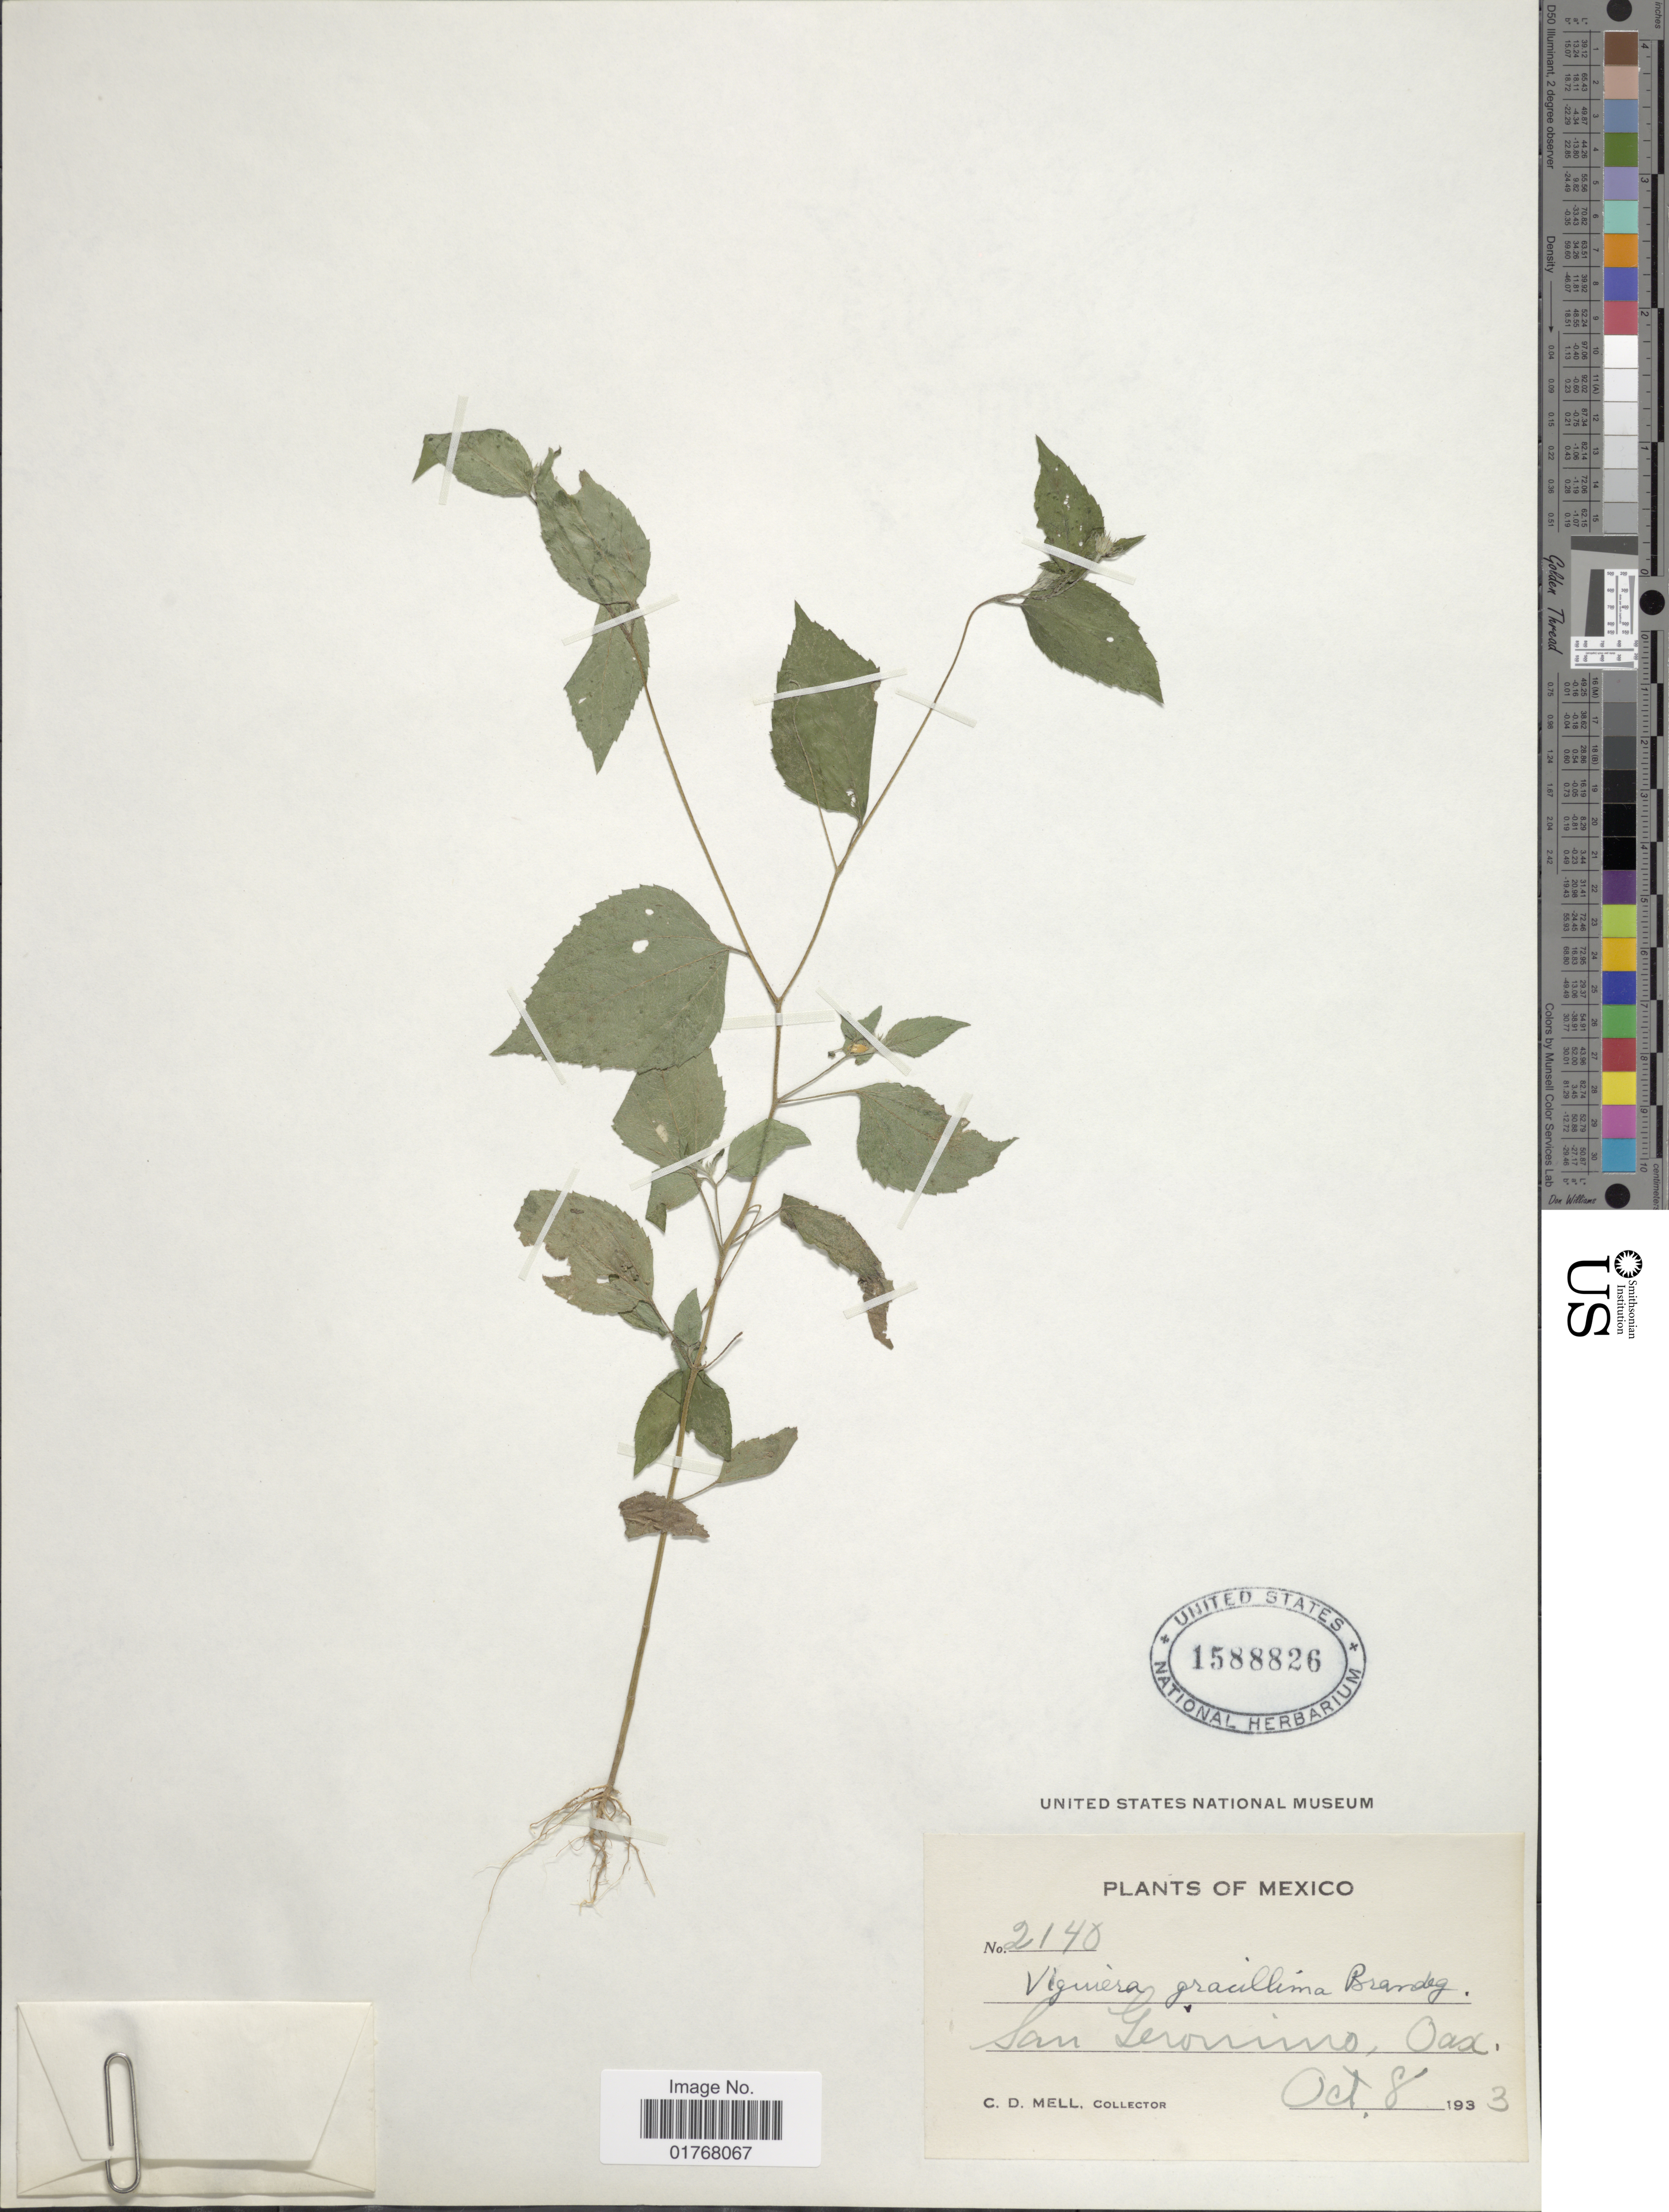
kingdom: Plantae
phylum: Tracheophyta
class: Magnoliopsida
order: Asterales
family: Asteraceae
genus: Viguiera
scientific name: Viguiera gracillima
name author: Brandegee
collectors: C. D. Mell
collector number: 2140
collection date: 1933-10-08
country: Mexico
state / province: Oaxaca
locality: San Geronimo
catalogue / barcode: US 1588826